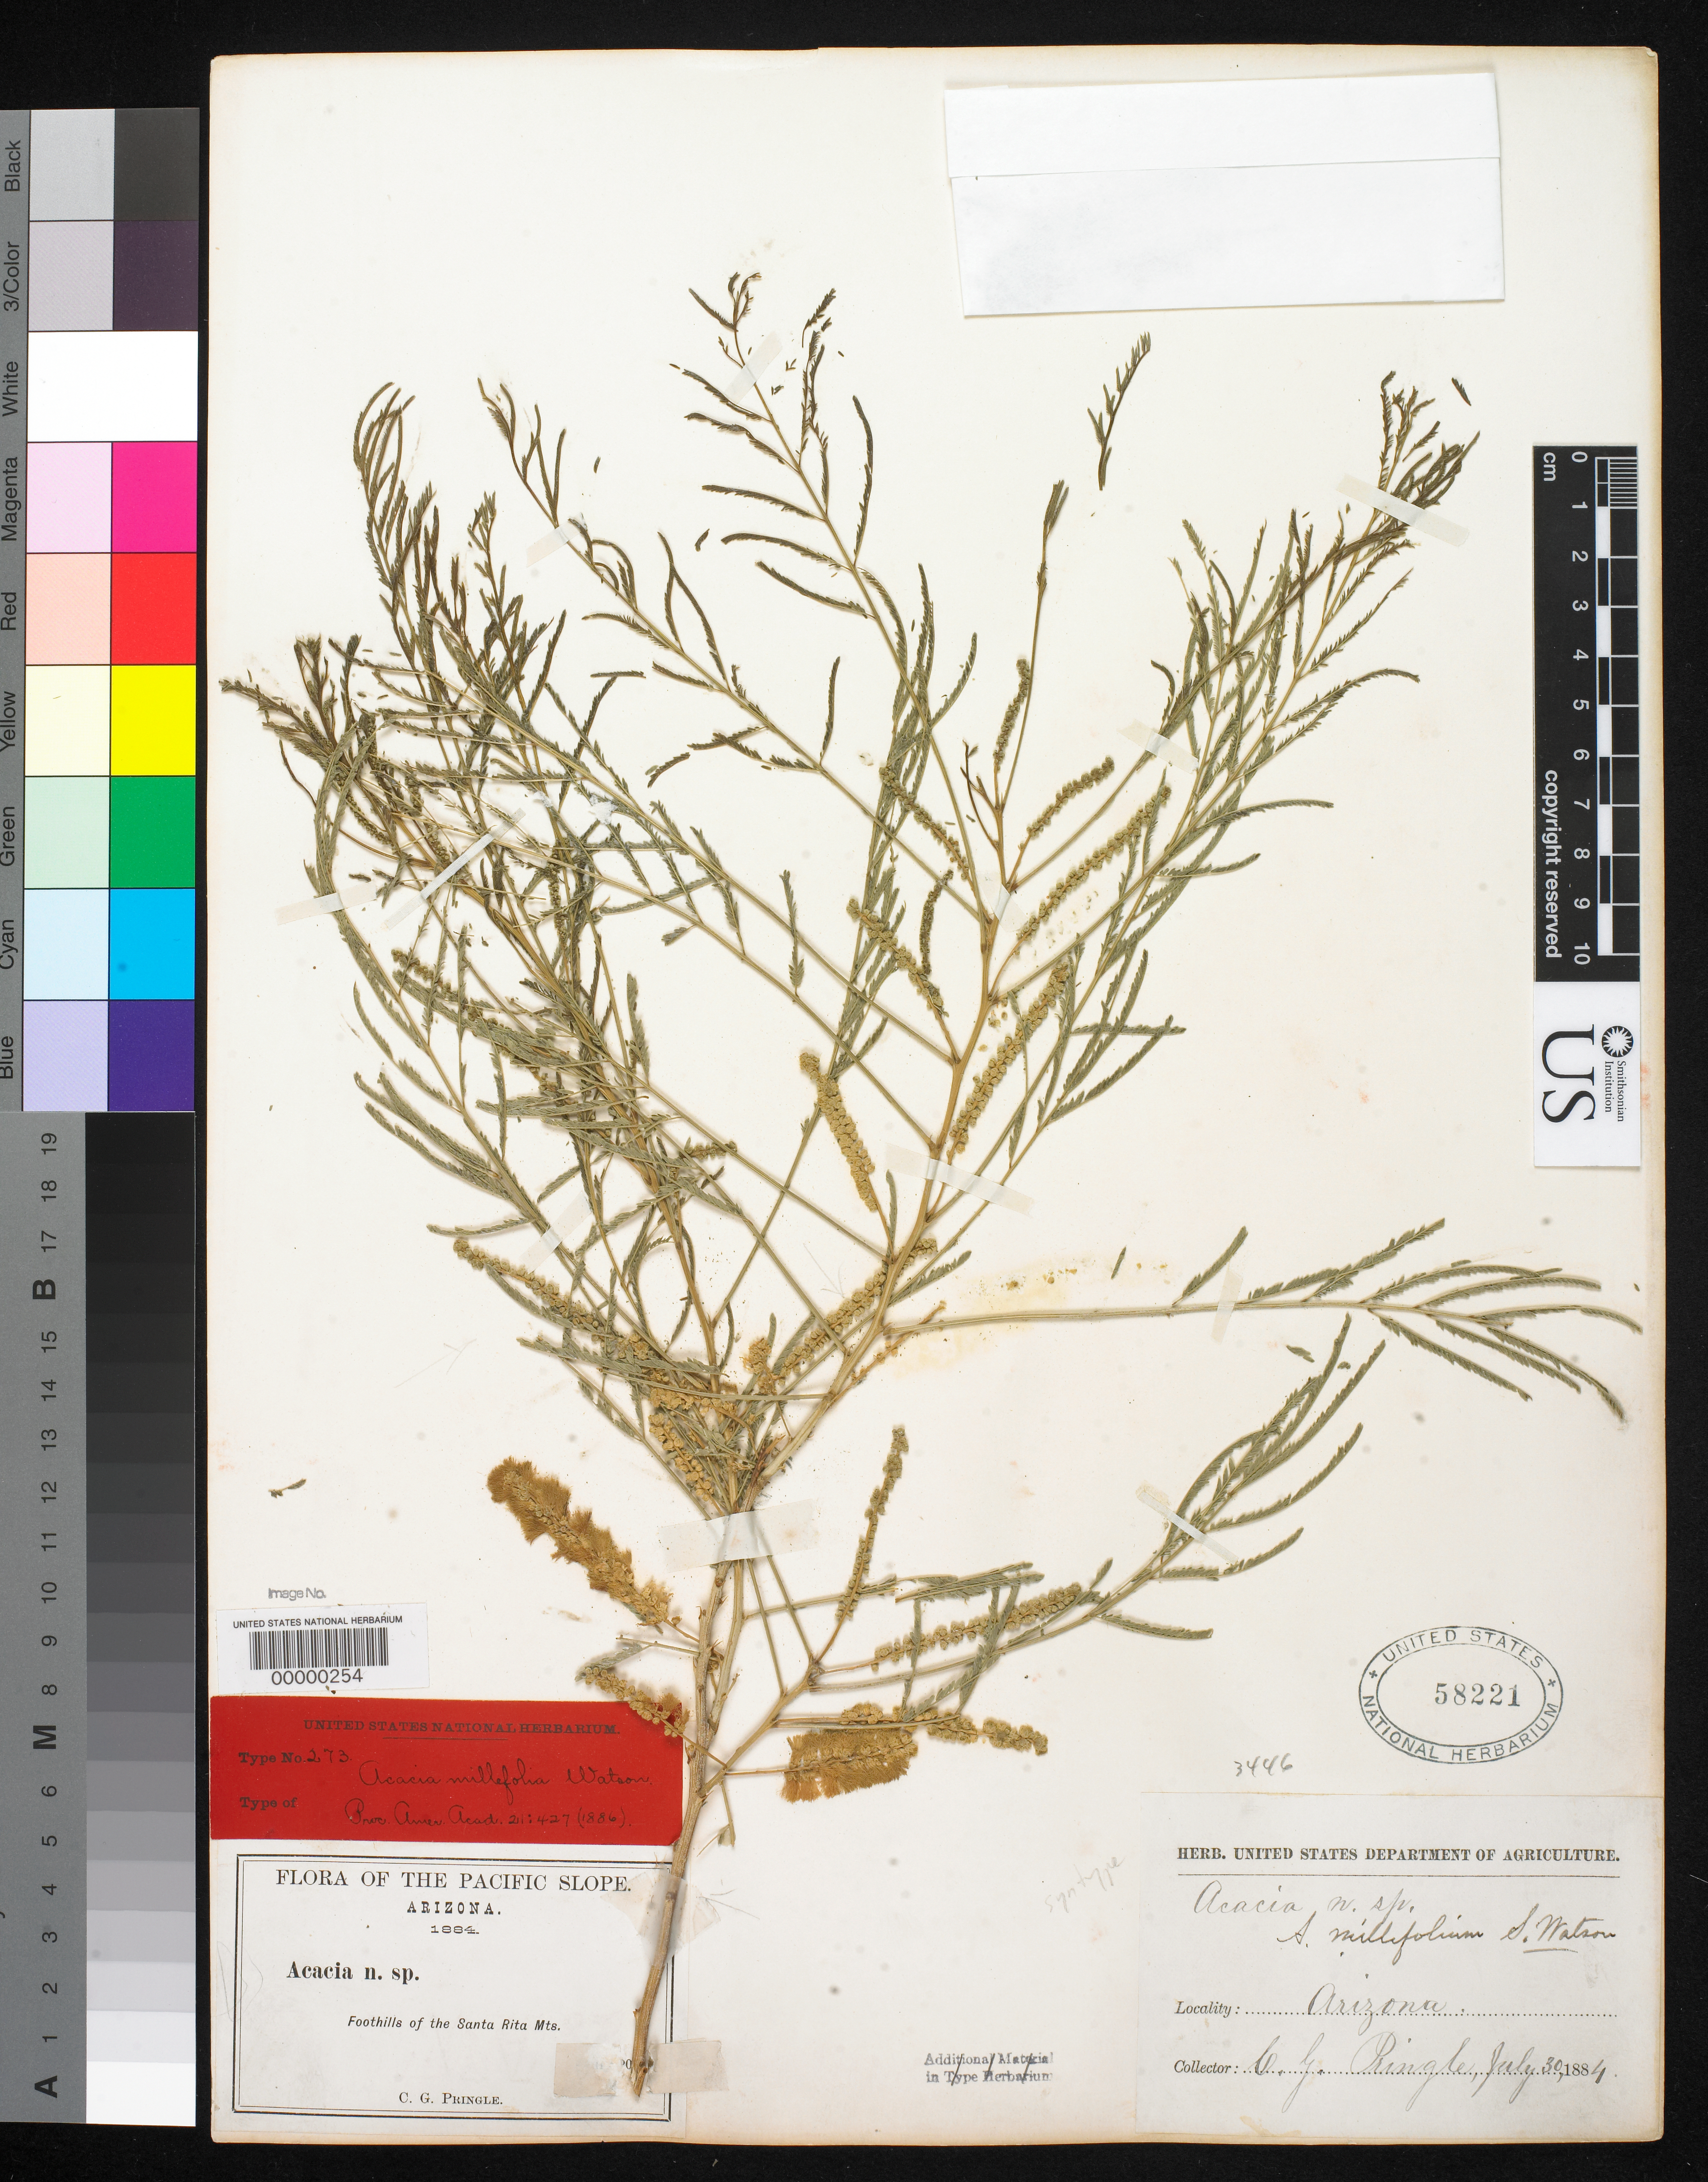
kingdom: Plantae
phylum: Tracheophyta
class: Magnoliopsida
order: Fabales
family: Fabaceae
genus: Acacia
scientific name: Acacia millefolia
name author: S. Watson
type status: Syntype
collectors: C. G. Pringle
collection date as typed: Jul 1884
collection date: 1884-07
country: United States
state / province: Arizona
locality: Foothills of Santa Rita Mts.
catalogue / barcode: US 58221